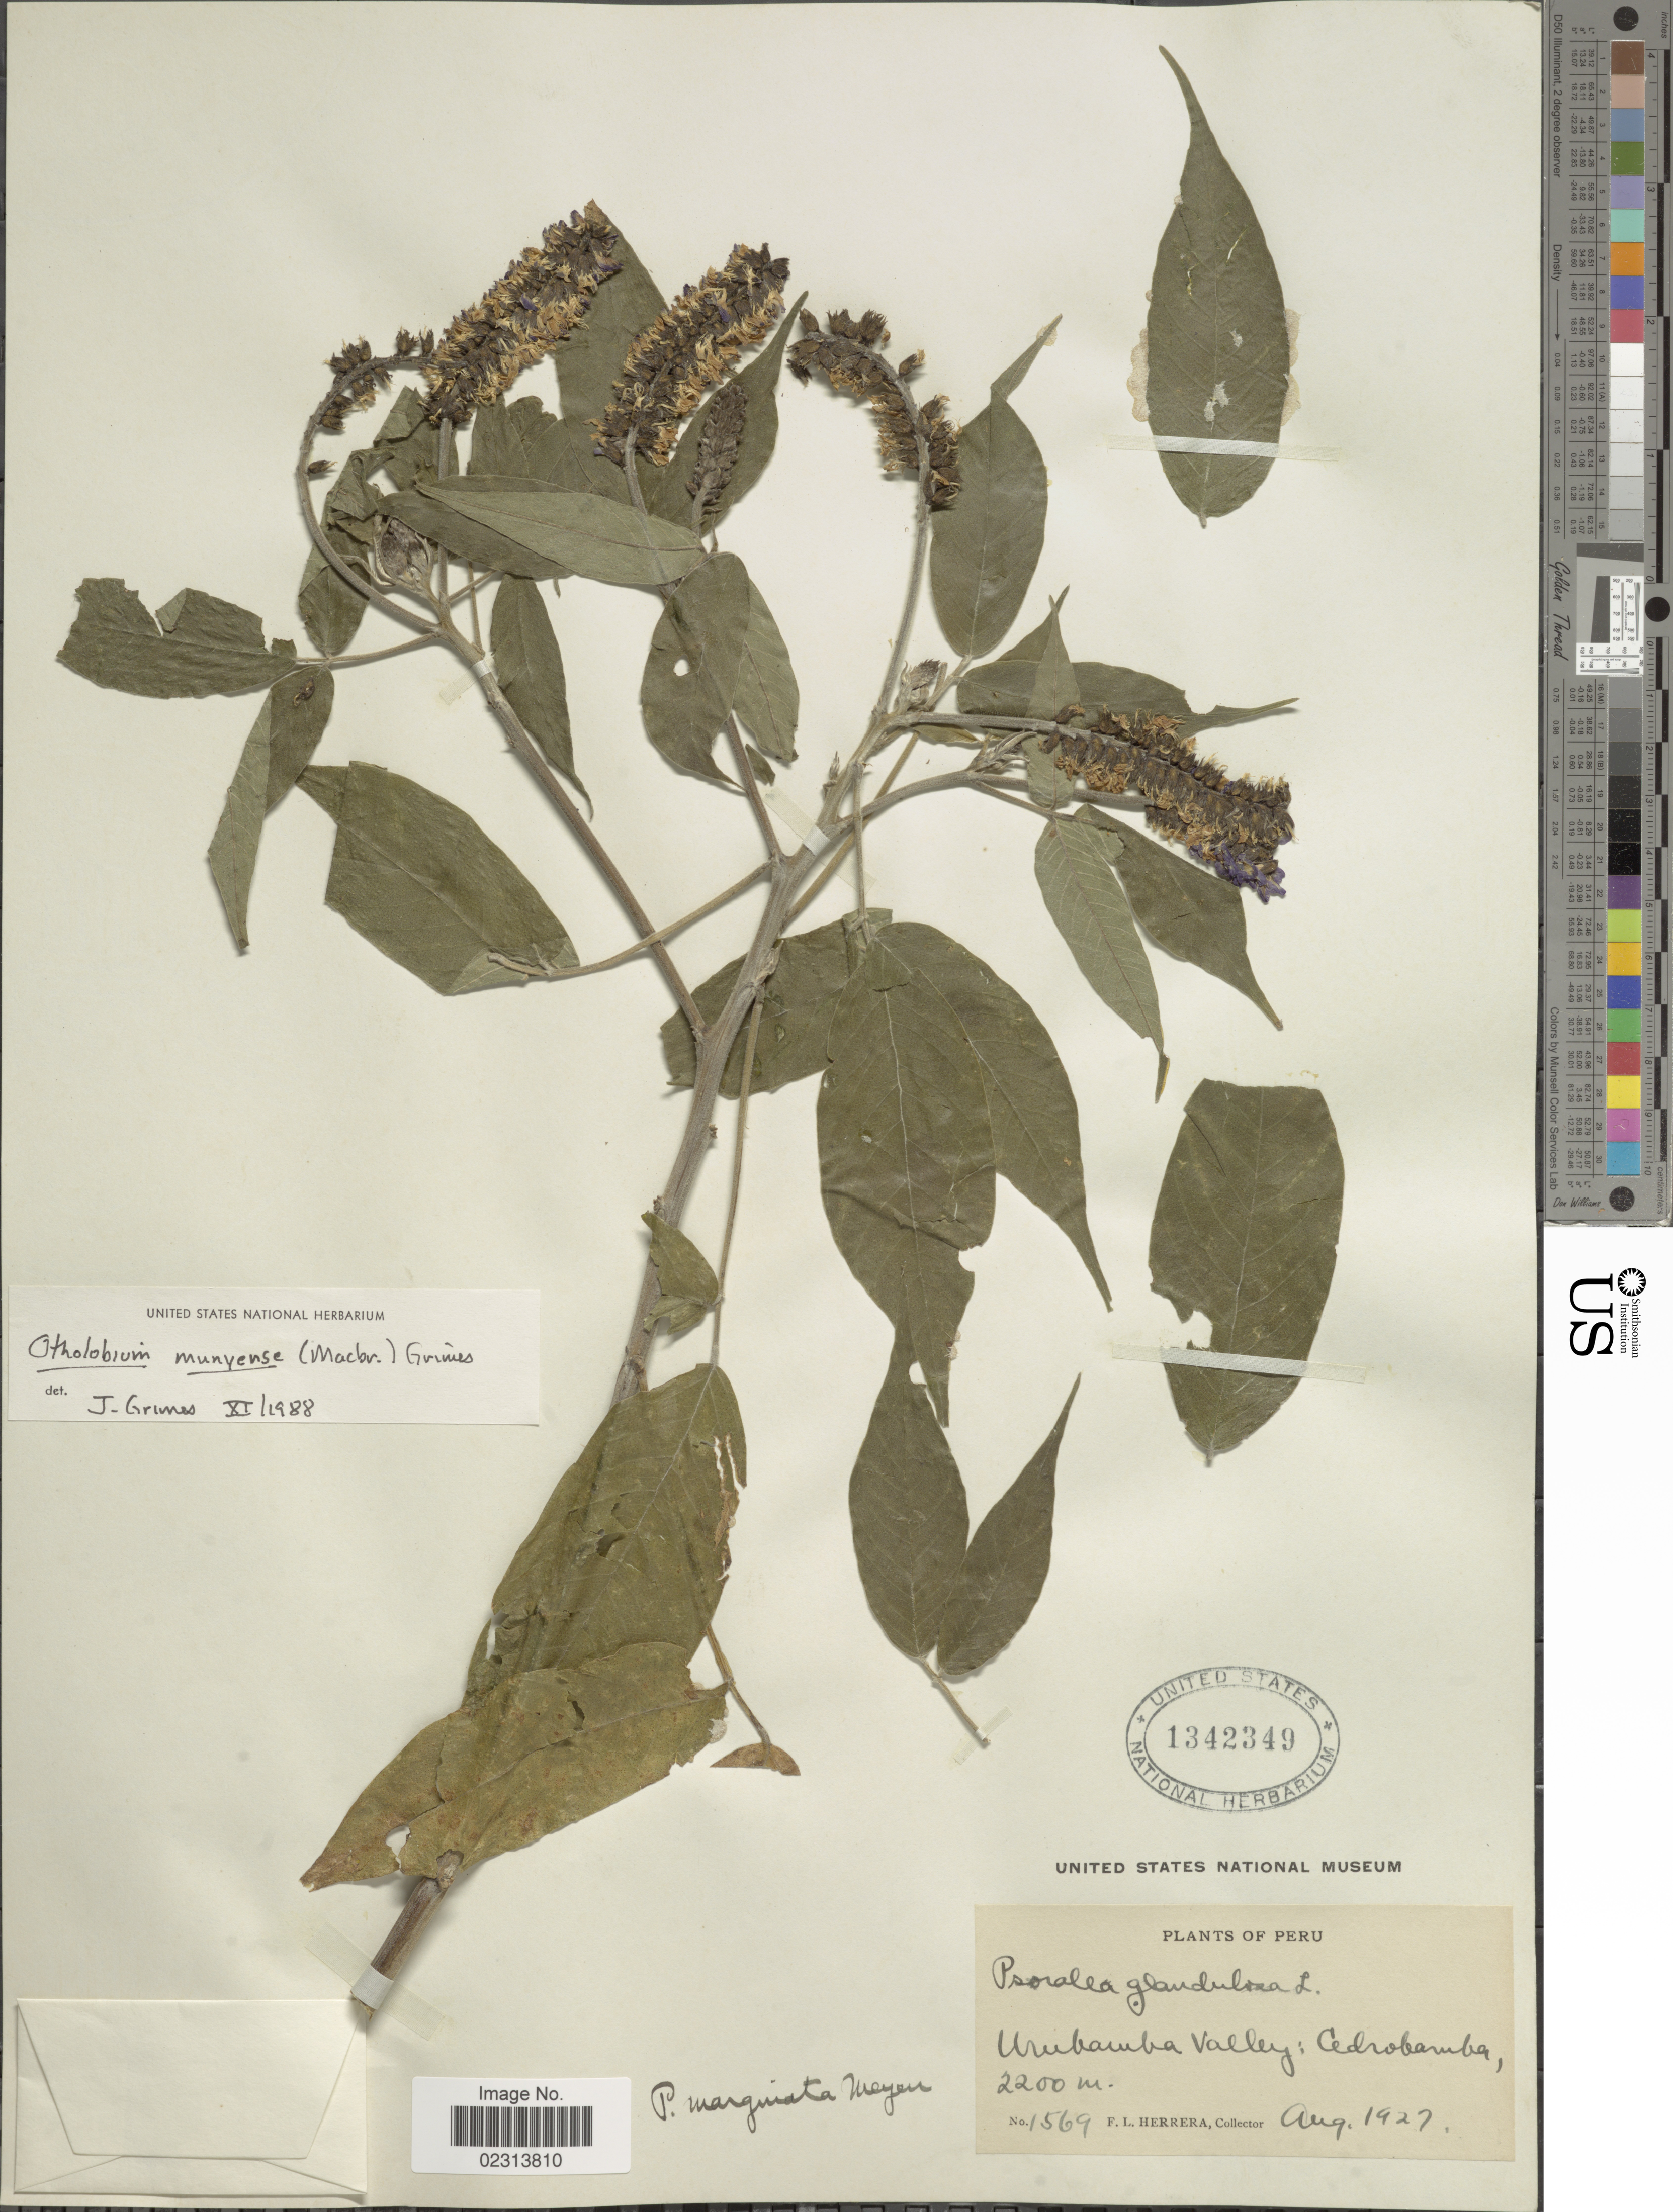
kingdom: Plantae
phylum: Tracheophyta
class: Magnoliopsida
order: Fabales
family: Fabaceae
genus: Otholobium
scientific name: Otholobium munyense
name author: (J.F. Macbr.) J.W. Grimes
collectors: F. L. Herrera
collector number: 1569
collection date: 1927-08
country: Peru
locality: Urubamba Valley: Cedrobamba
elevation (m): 2200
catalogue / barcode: US 1342349